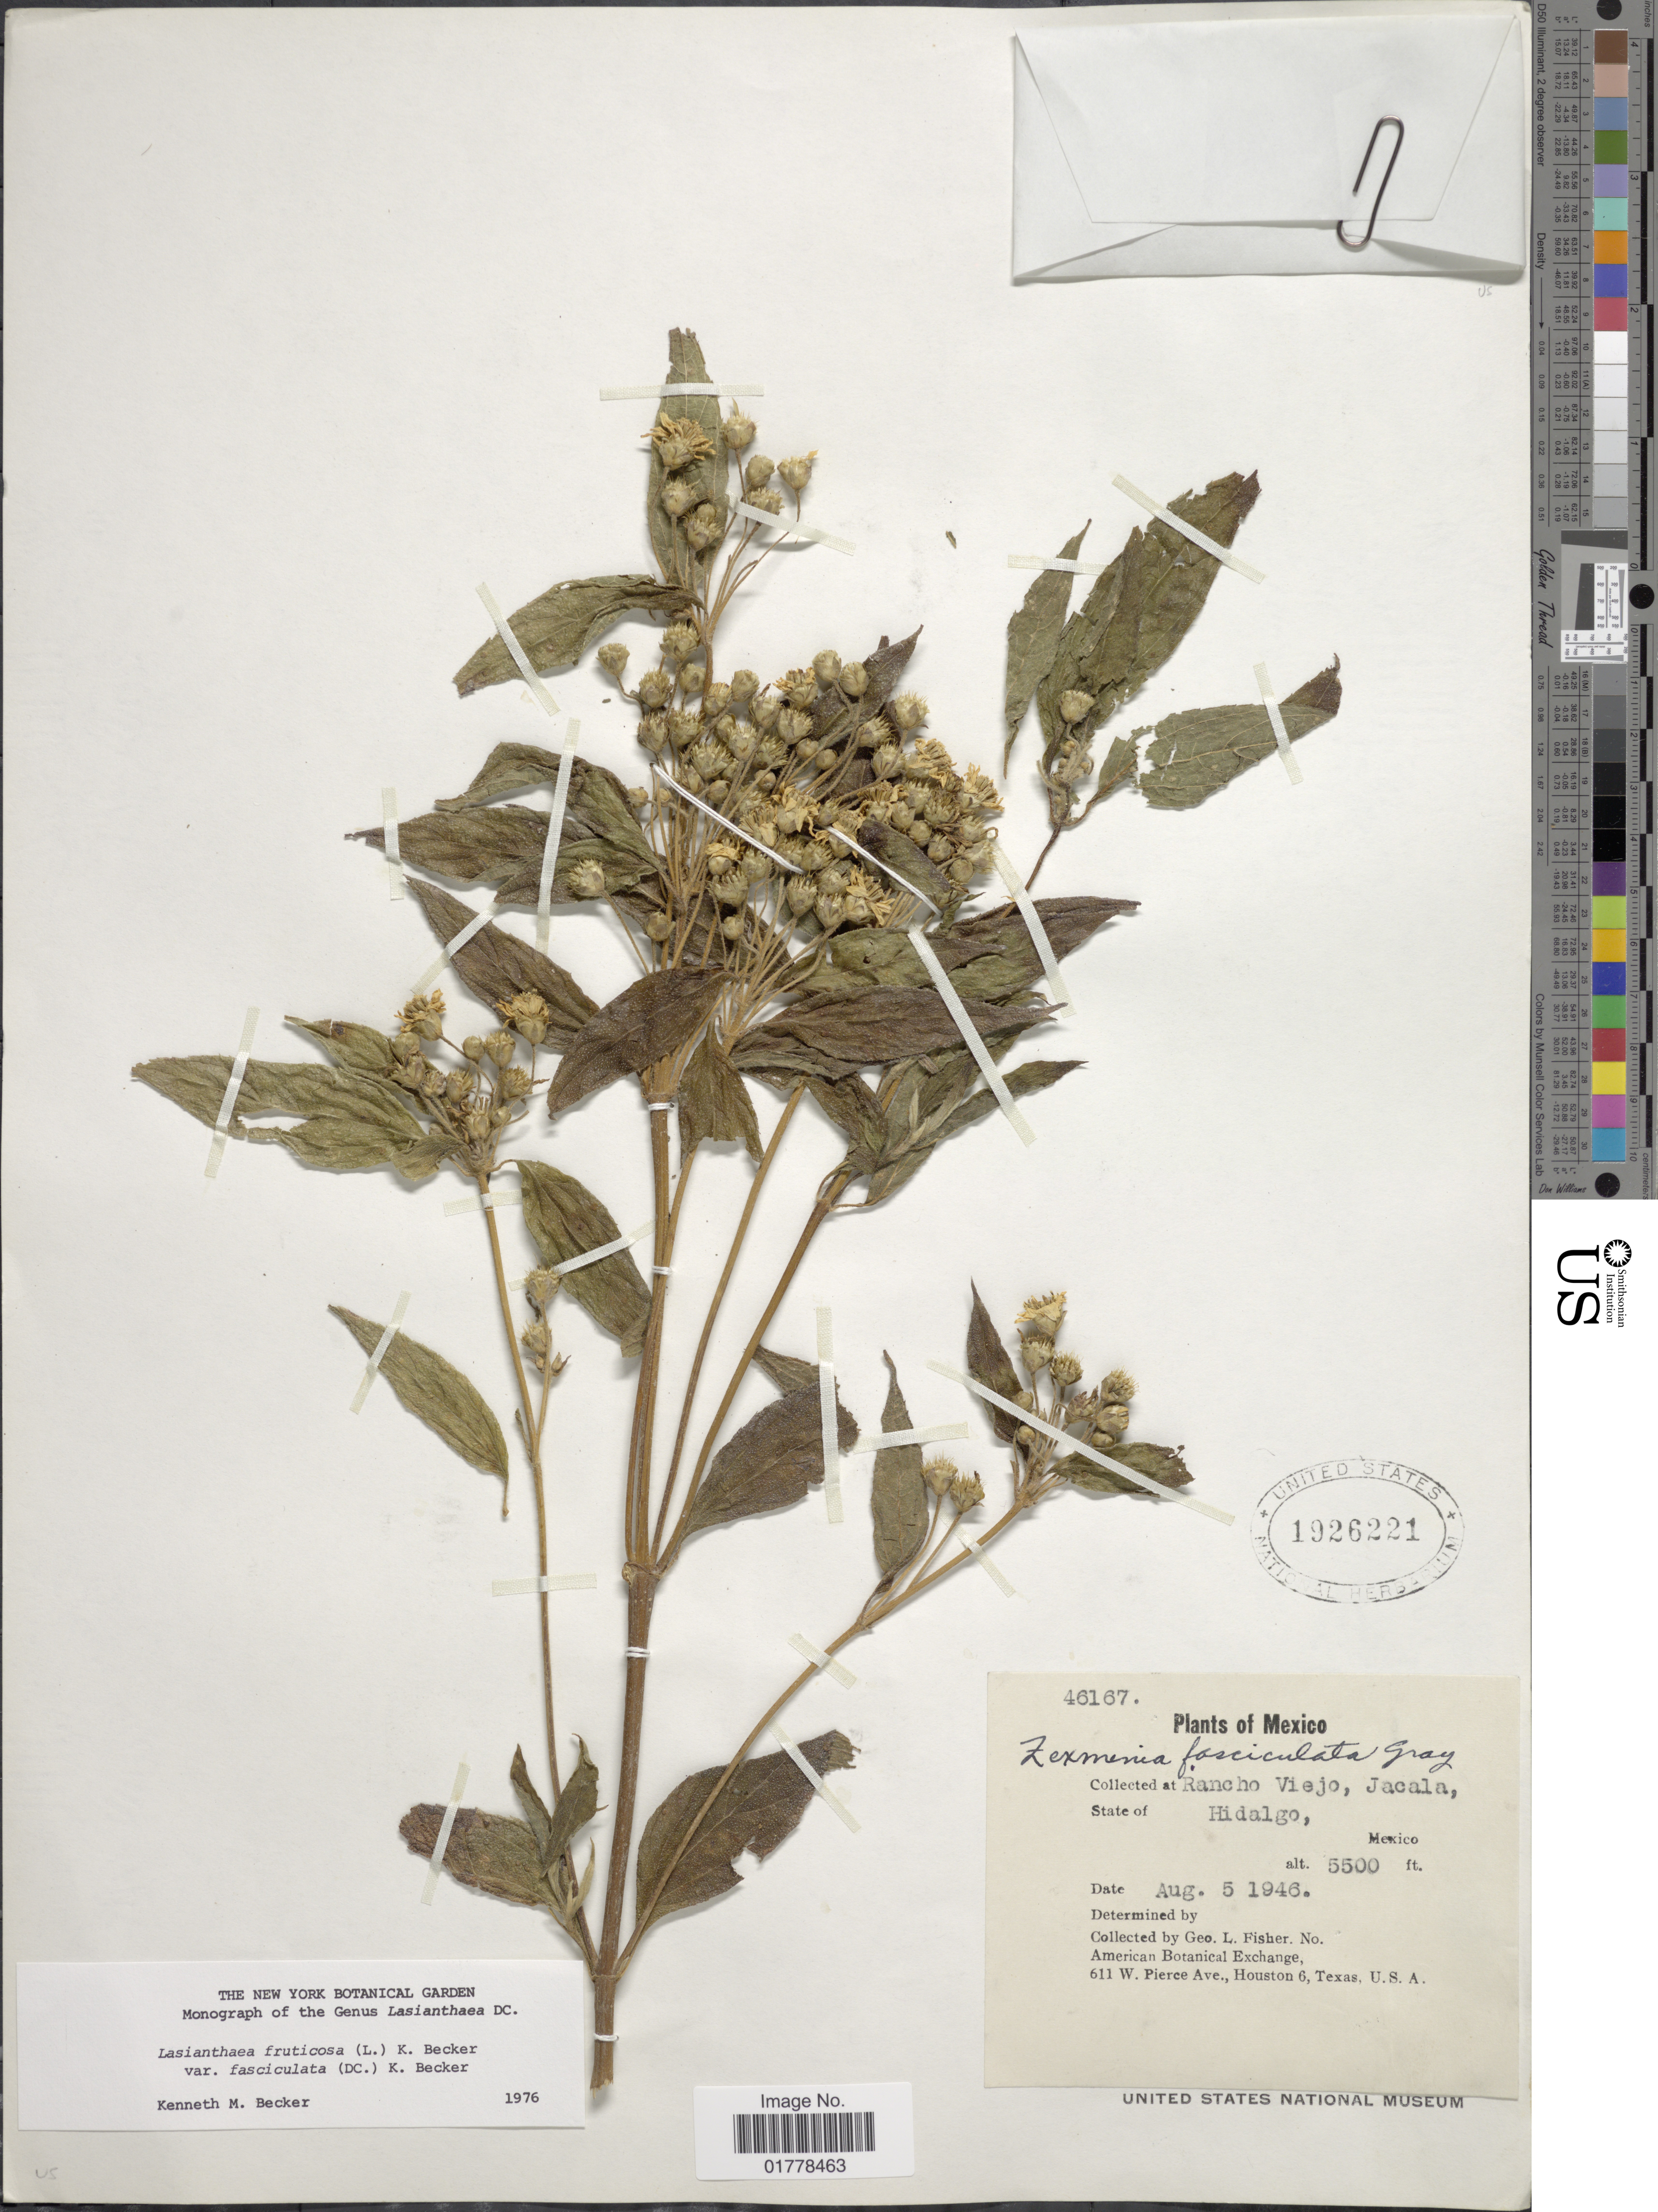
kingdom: Plantae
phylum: Tracheophyta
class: Magnoliopsida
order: Asterales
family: Asteraceae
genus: Lasianthaea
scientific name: Lasianthaea fruticosa var. fasciculata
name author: (DC.) K.M. Becker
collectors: G. L. Fisher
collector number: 46167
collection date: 1946-08-05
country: Mexico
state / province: Hidalgo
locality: Rancho Viejo, Jacala, State of Hidalgo, Mexico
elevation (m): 1676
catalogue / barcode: US 1926221